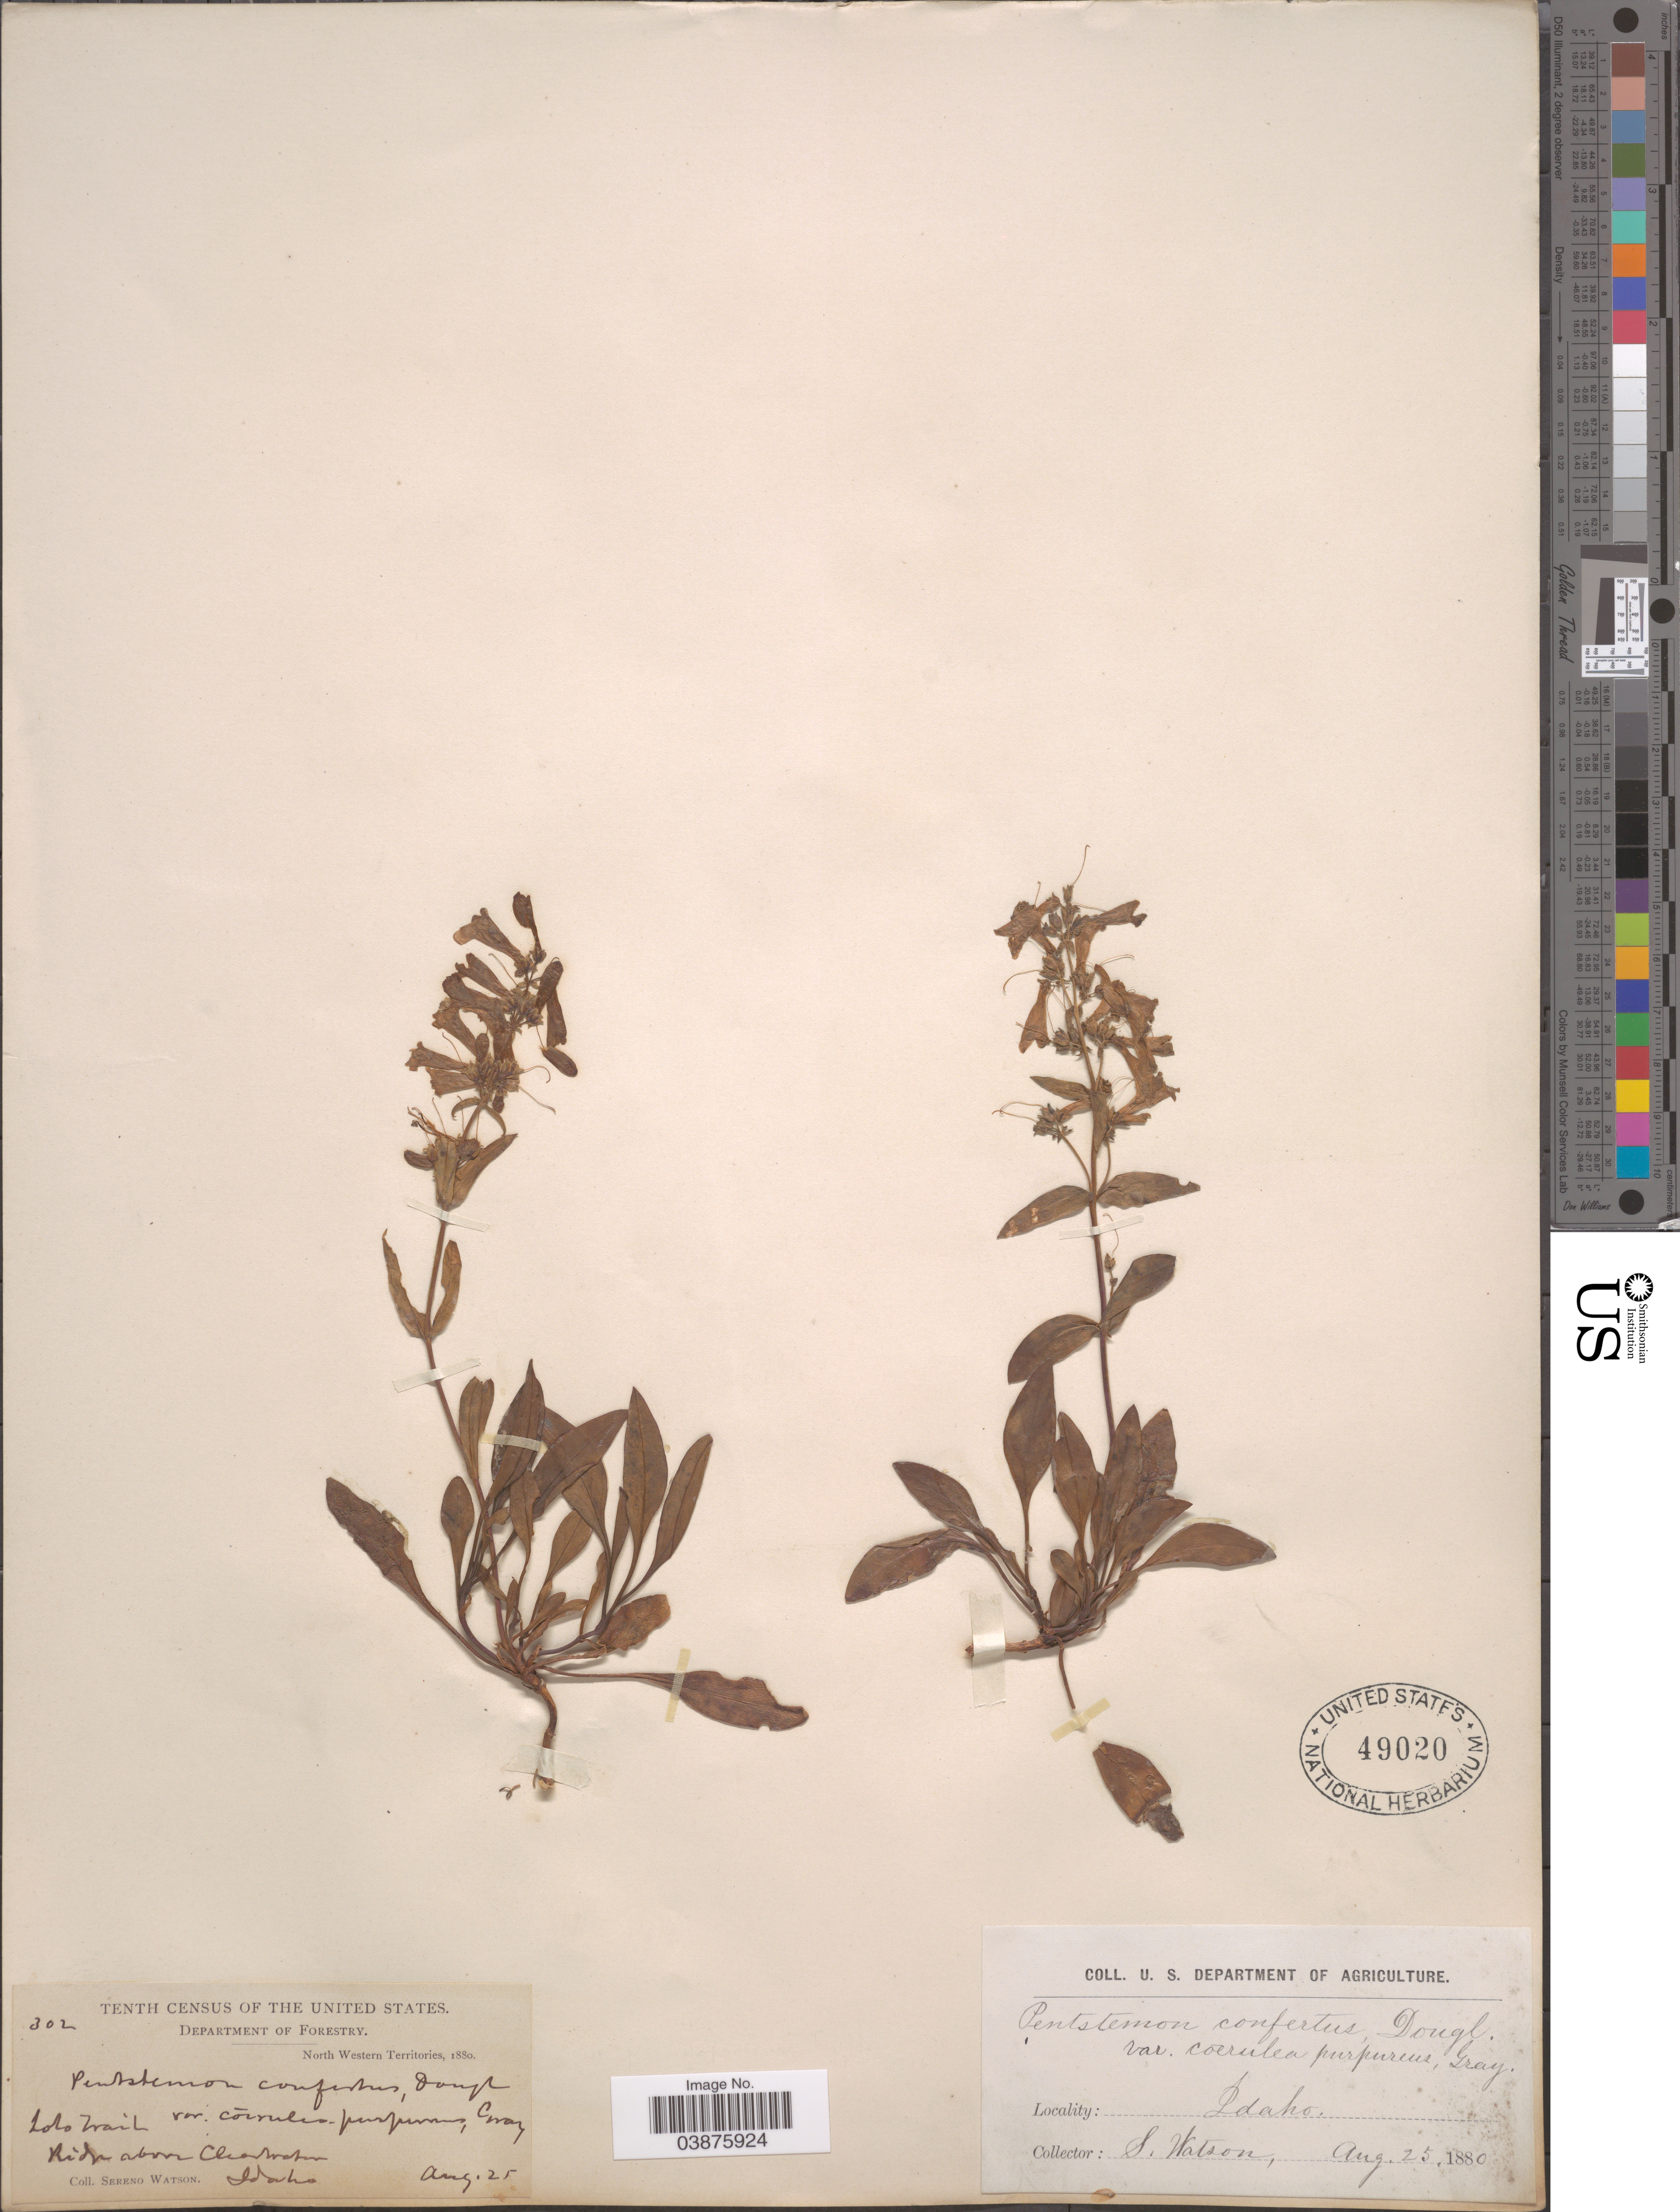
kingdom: Plantae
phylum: Tracheophyta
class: Magnoliopsida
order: Lamiales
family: Plantaginaceae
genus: Penstemon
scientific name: Penstemon humilis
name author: Nutt. ex A. Gray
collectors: S. Watson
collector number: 302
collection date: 1880-08-25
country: United States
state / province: Idaho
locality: North Western Territories. Lolo Trail. Ridge above Clearwater.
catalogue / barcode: US 49020